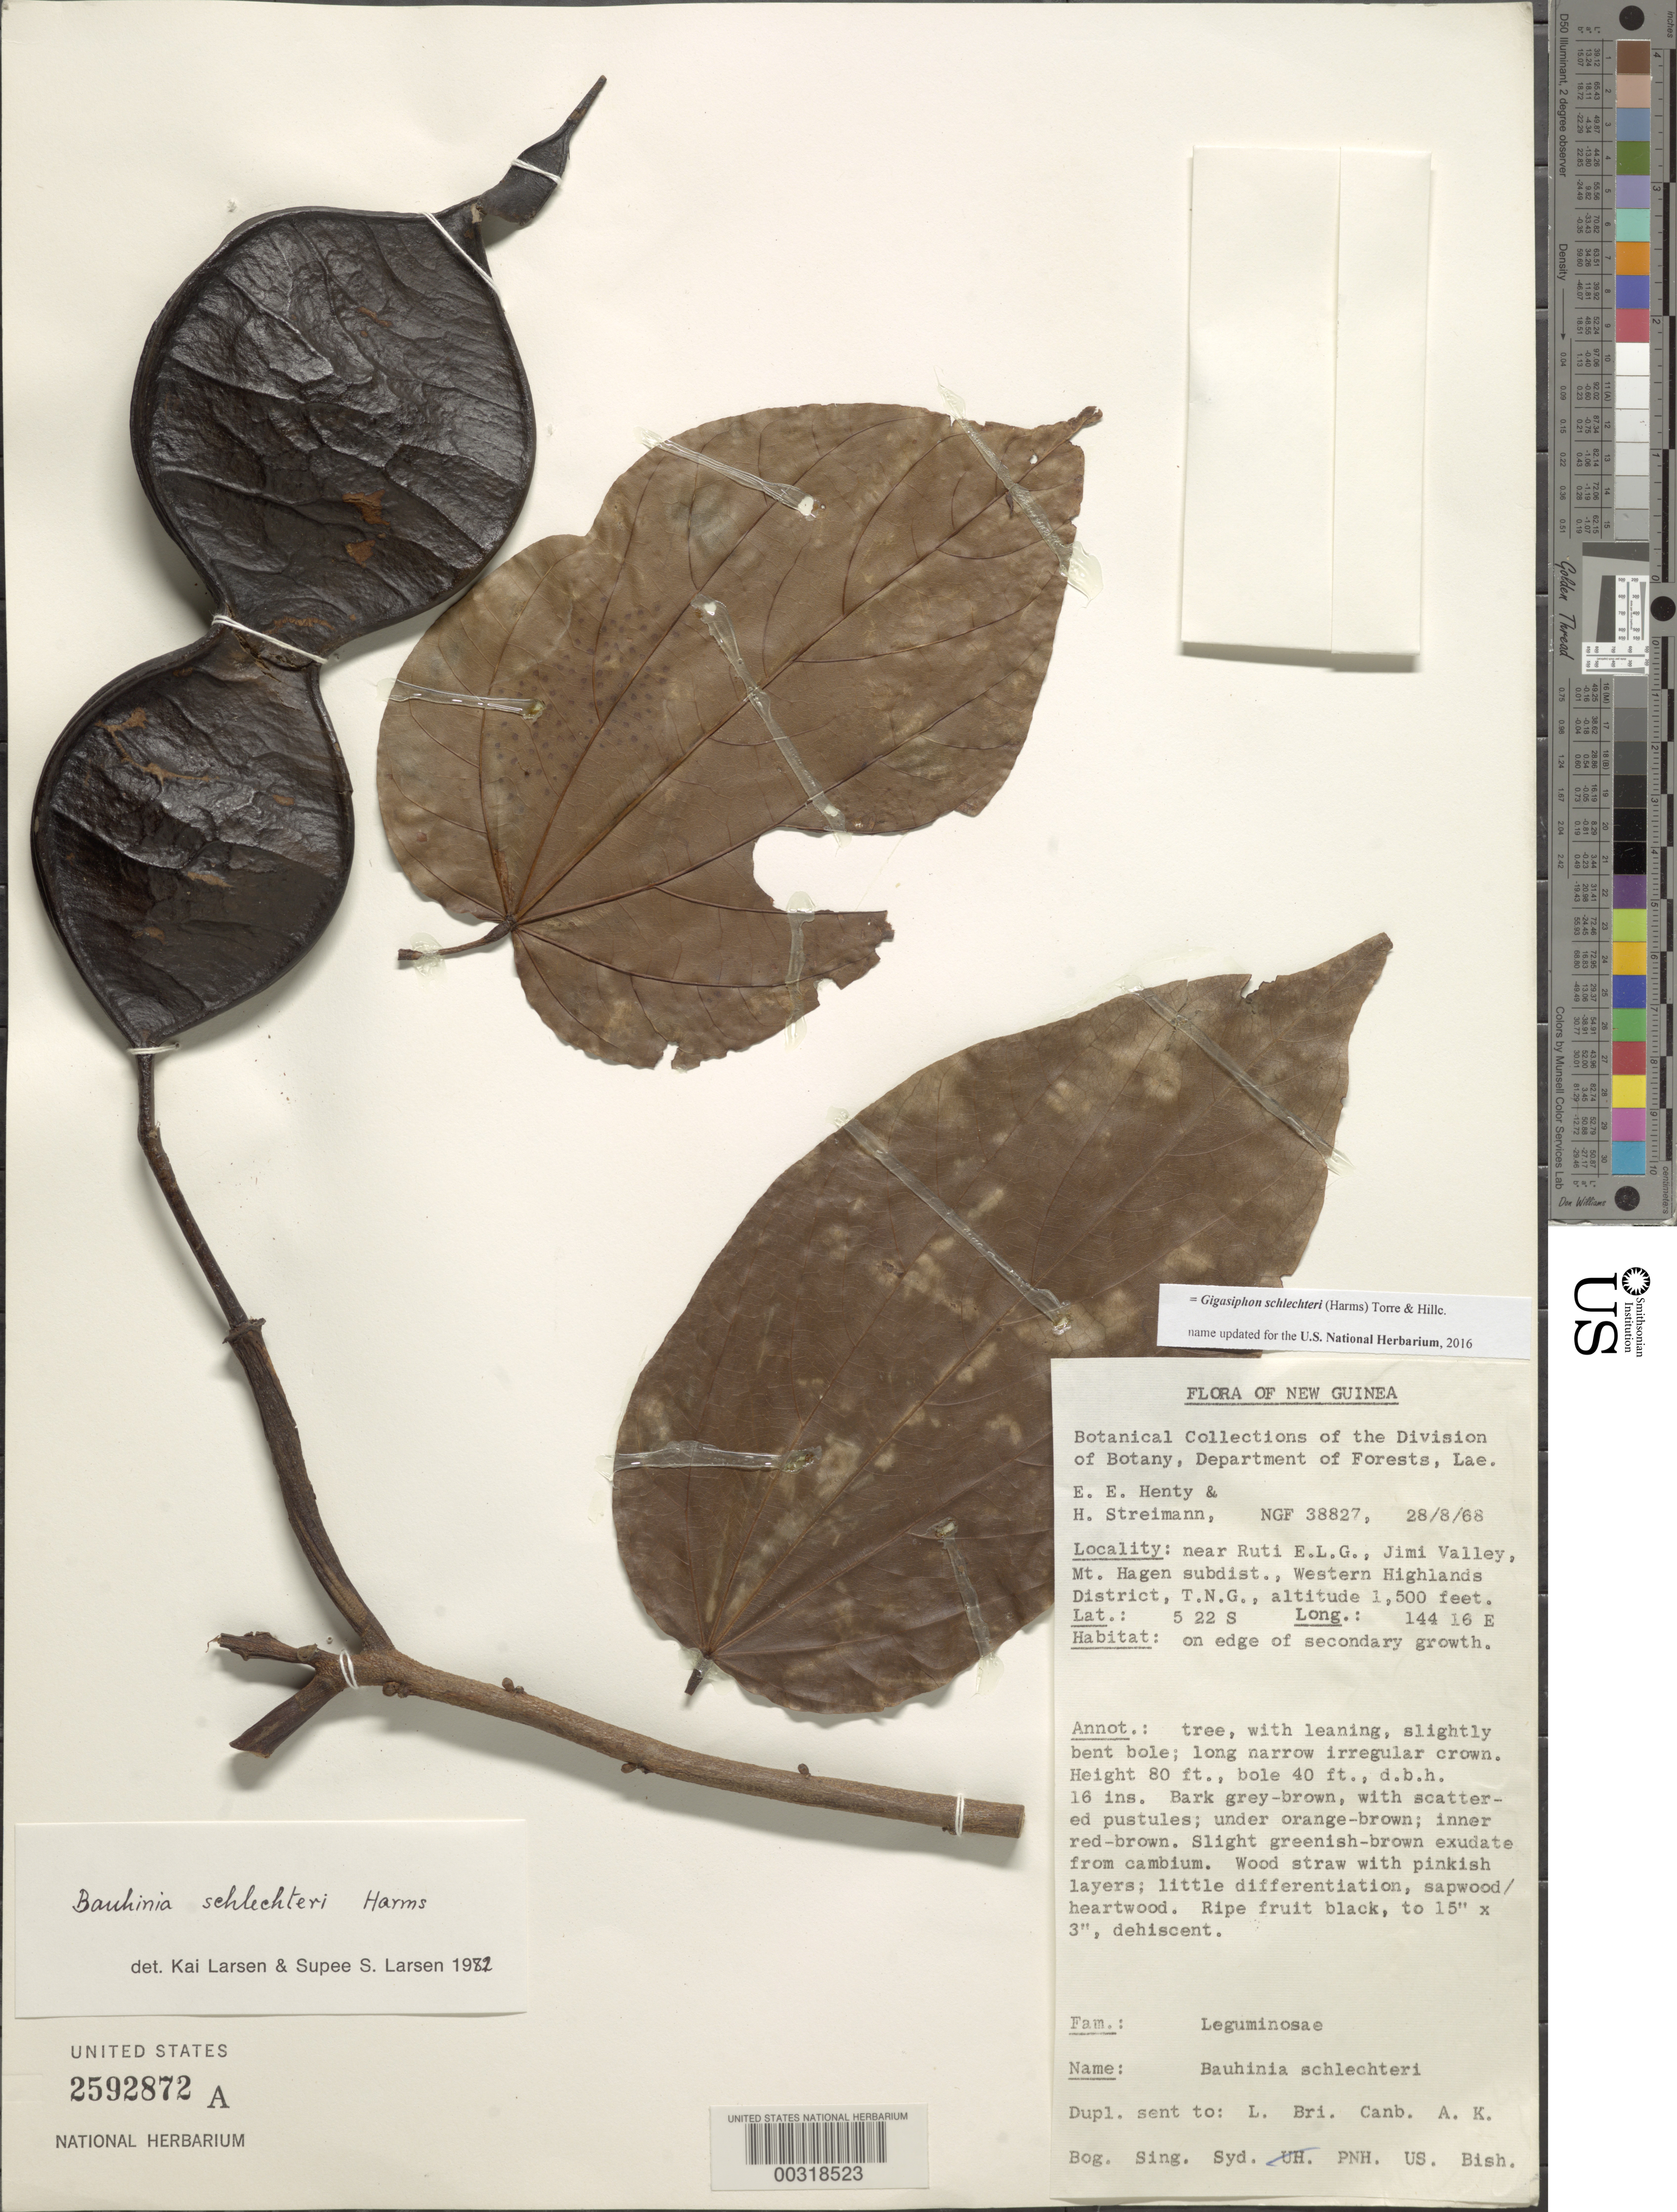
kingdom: Plantae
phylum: Tracheophyta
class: Magnoliopsida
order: Fabales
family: Fabaceae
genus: Gigasiphon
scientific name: Gigasiphon schlechteri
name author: (Harms) de Wit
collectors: E. Henty & H. Streimann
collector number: Ngf 38827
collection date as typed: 28 Aug 1968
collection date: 1968-08-28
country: Papua New Guinea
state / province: Western Highlands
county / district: Mount Hagen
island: New Guinea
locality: Near ruti e.l.g., jimi valley, mt. hagen subdist.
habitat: On edge of secondary growth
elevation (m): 457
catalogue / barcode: US 2592872A